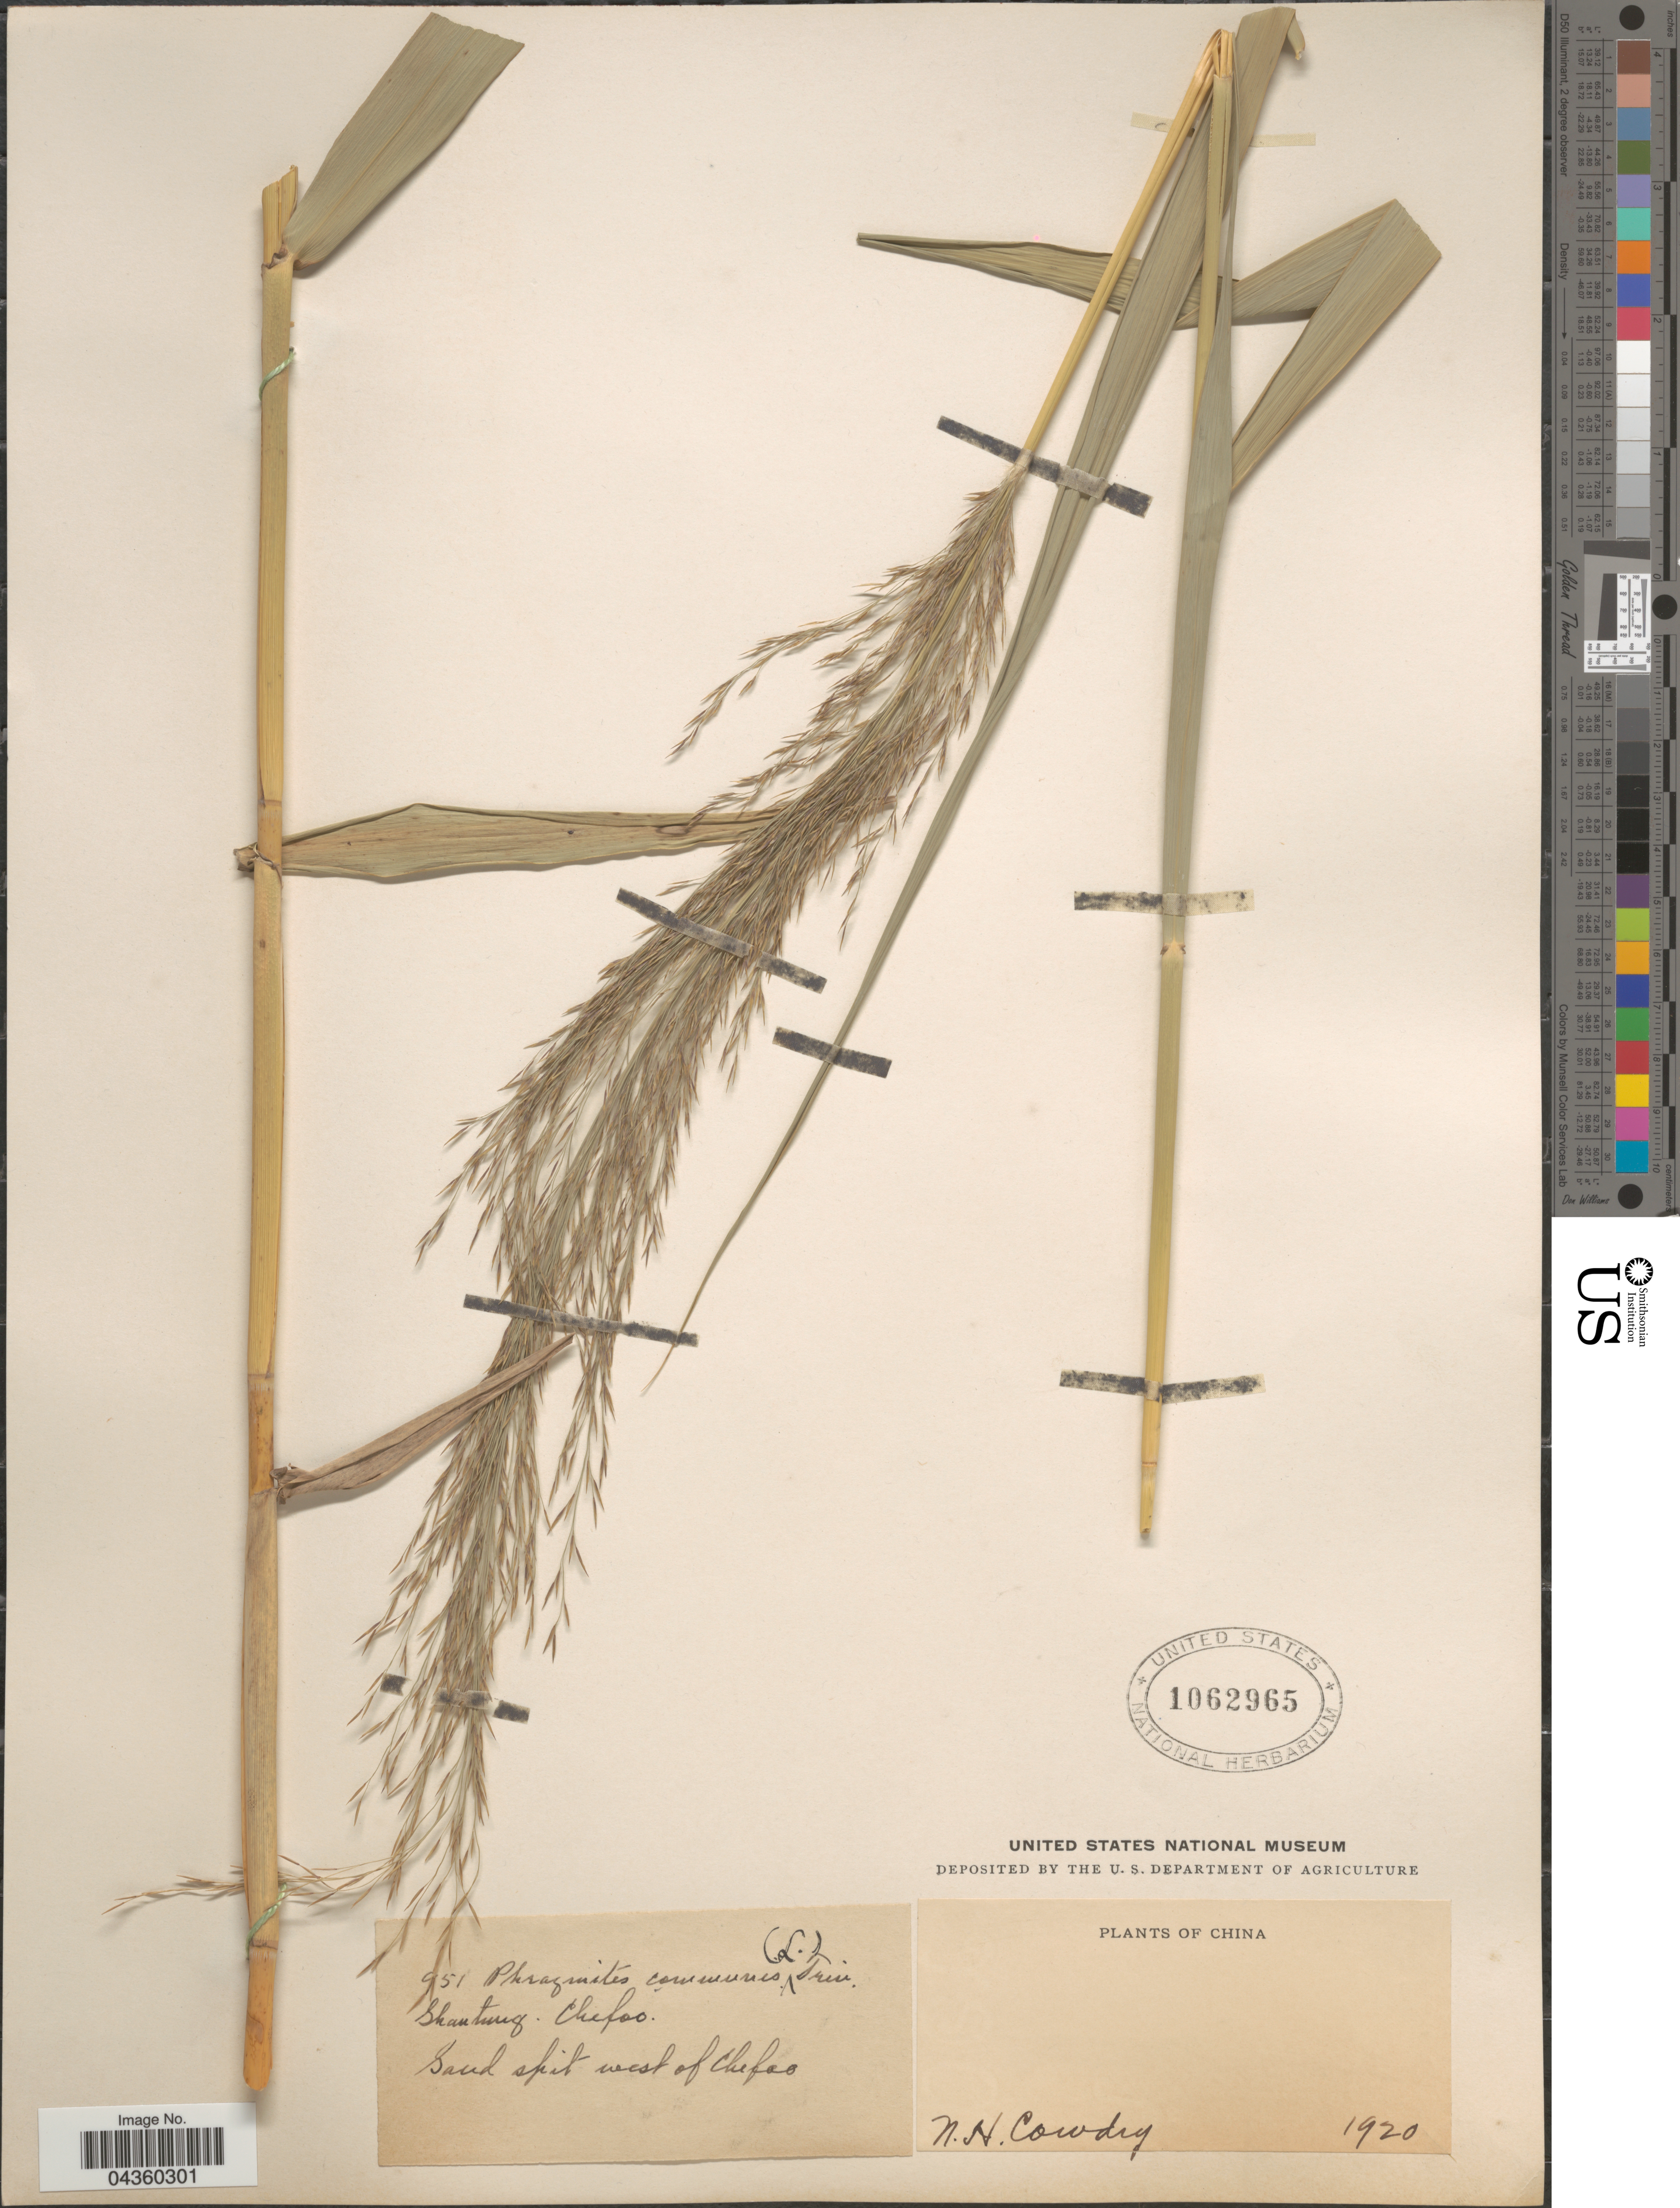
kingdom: Plantae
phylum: Tracheophyta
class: Liliopsida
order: Poales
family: Poaceae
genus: Phragmites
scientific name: Phragmites karka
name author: (Retz.) Trin. ex Steud.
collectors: N. H. Cowdry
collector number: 951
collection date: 1920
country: China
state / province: Shandong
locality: Shantung. Chefoo.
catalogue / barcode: US 1062965